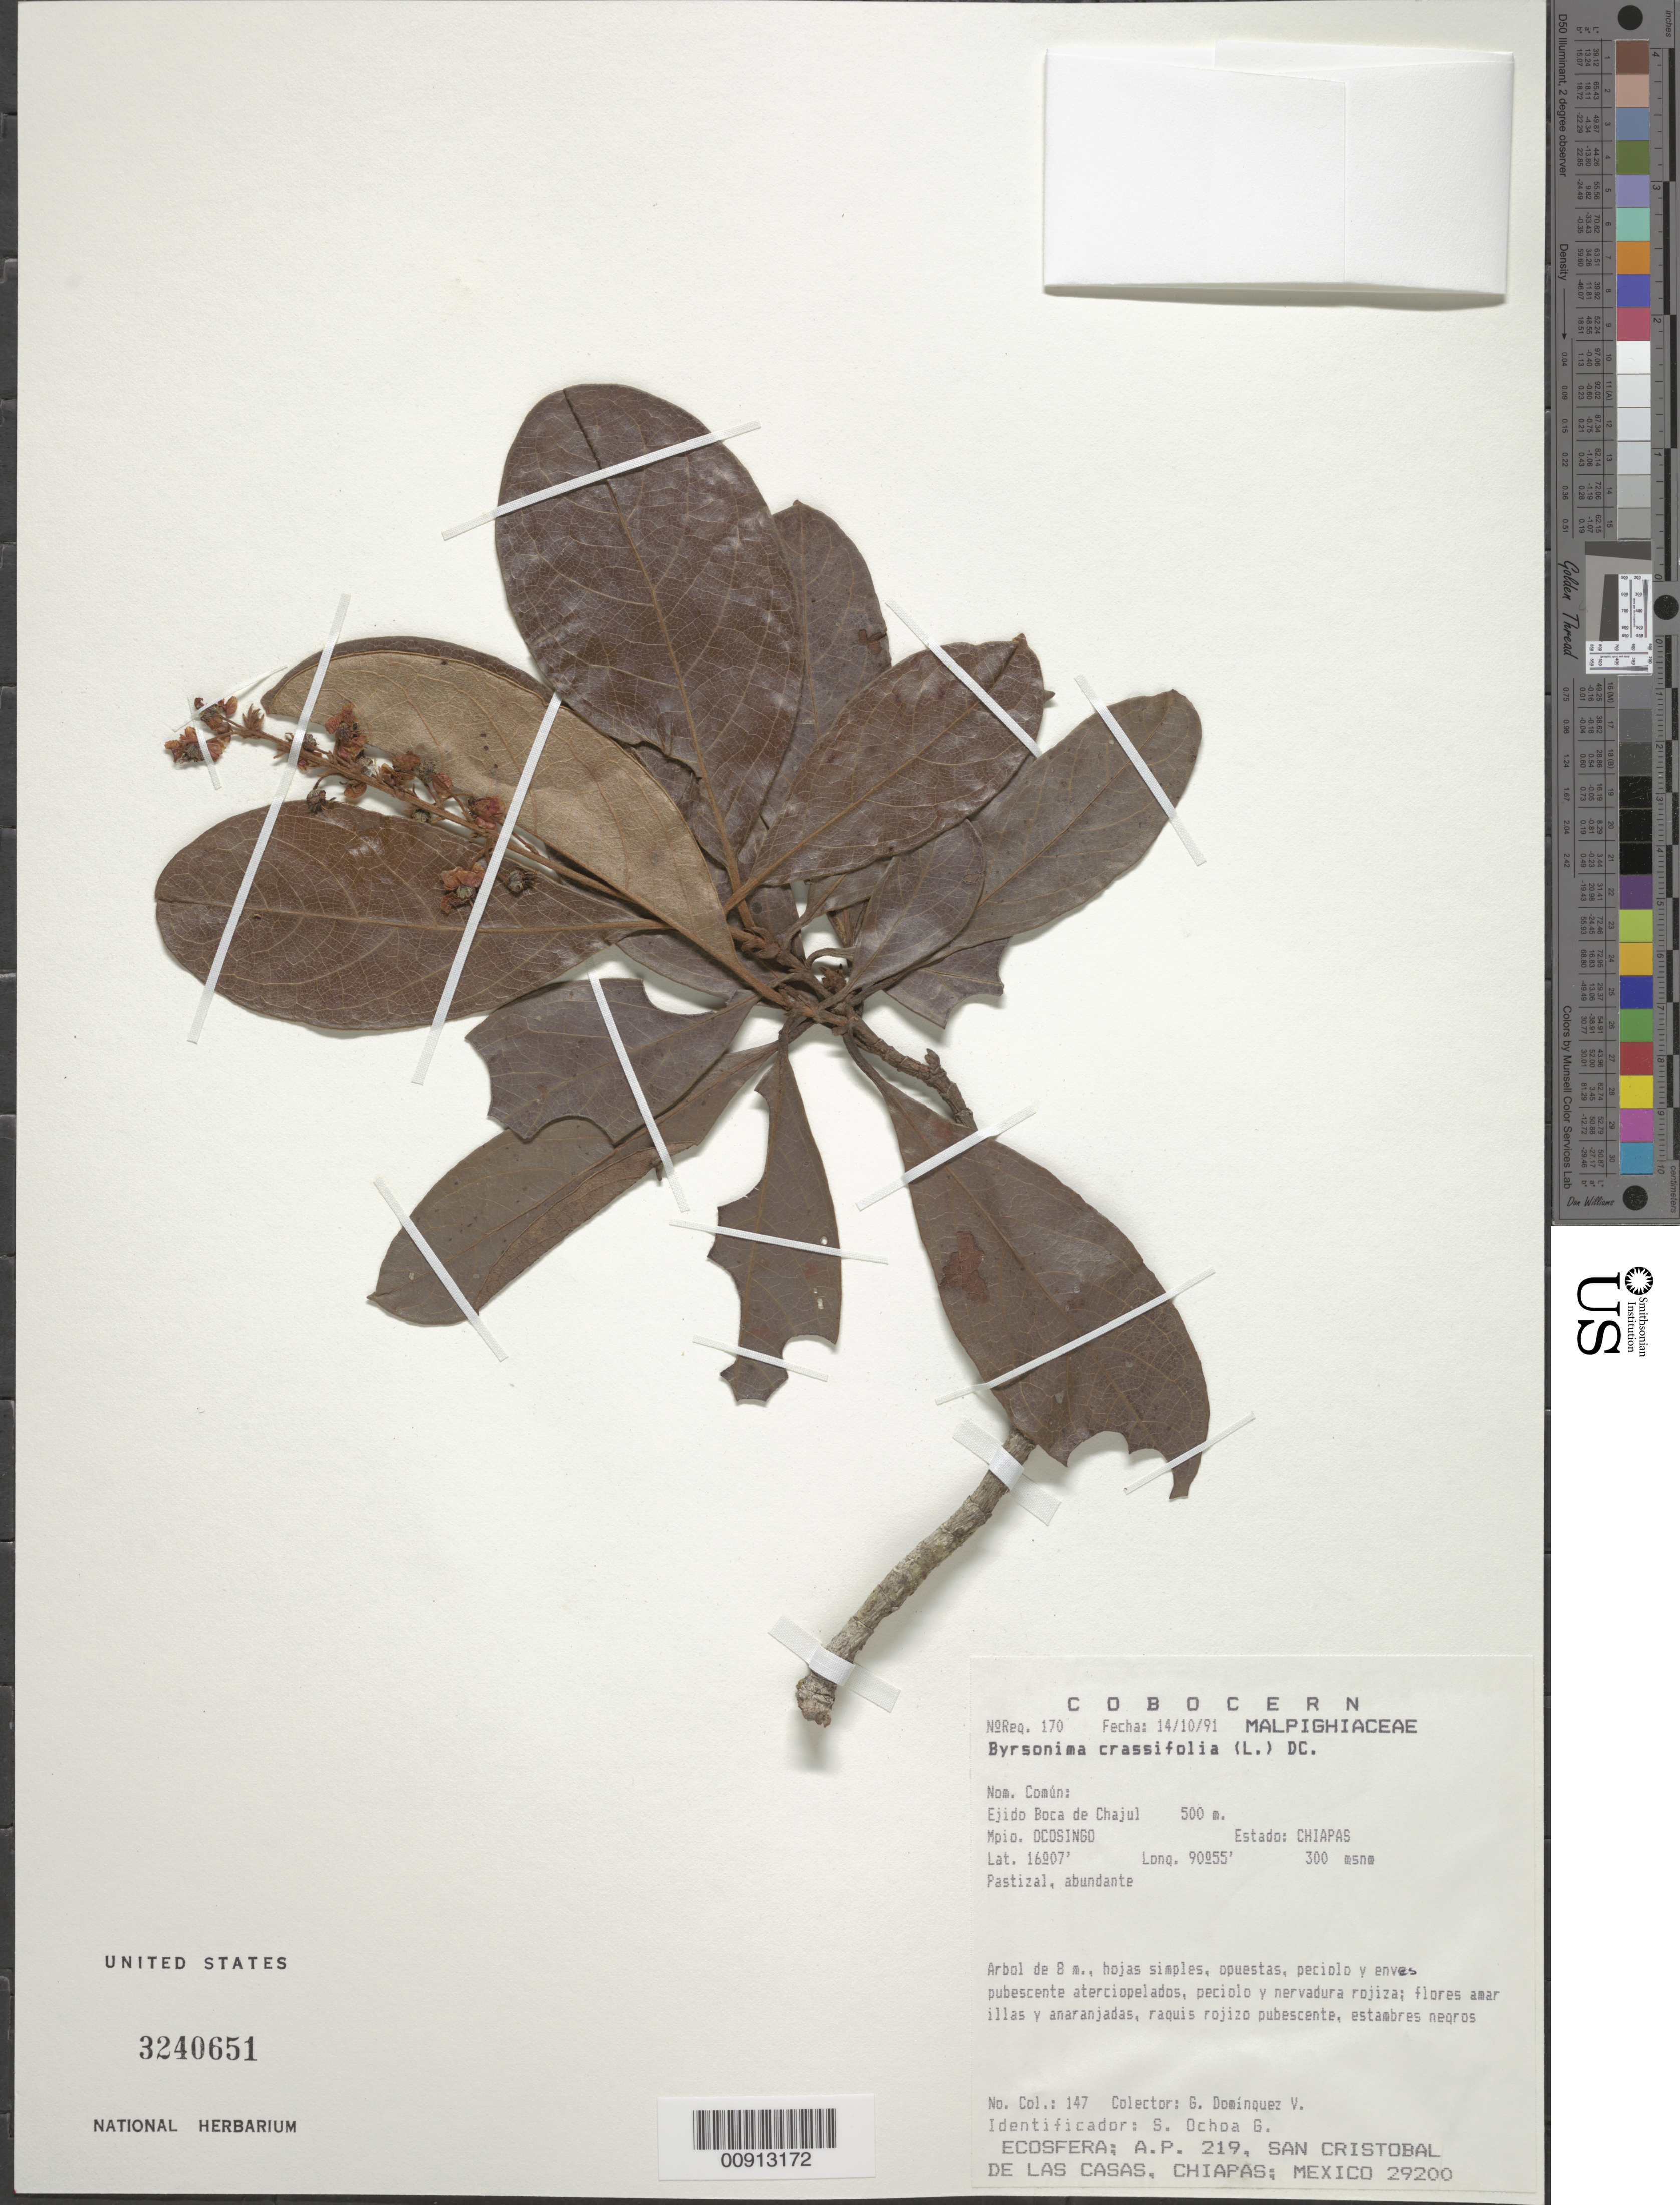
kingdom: Plantae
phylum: Tracheophyta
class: Magnoliopsida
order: Malpighiales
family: Malpighiaceae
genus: Byrsonima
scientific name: Byrsonima crassifolia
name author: (L.) Kunth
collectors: G. Domínguez V.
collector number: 147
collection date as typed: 14 Oct 1991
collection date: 1991-10-14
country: Mexico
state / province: Chiapas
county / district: Ocosingo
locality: Ejido Boca de Chajul 500 m., Mpio. Ocosingo, Chiapas.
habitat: Pastizal.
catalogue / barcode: US 3240651